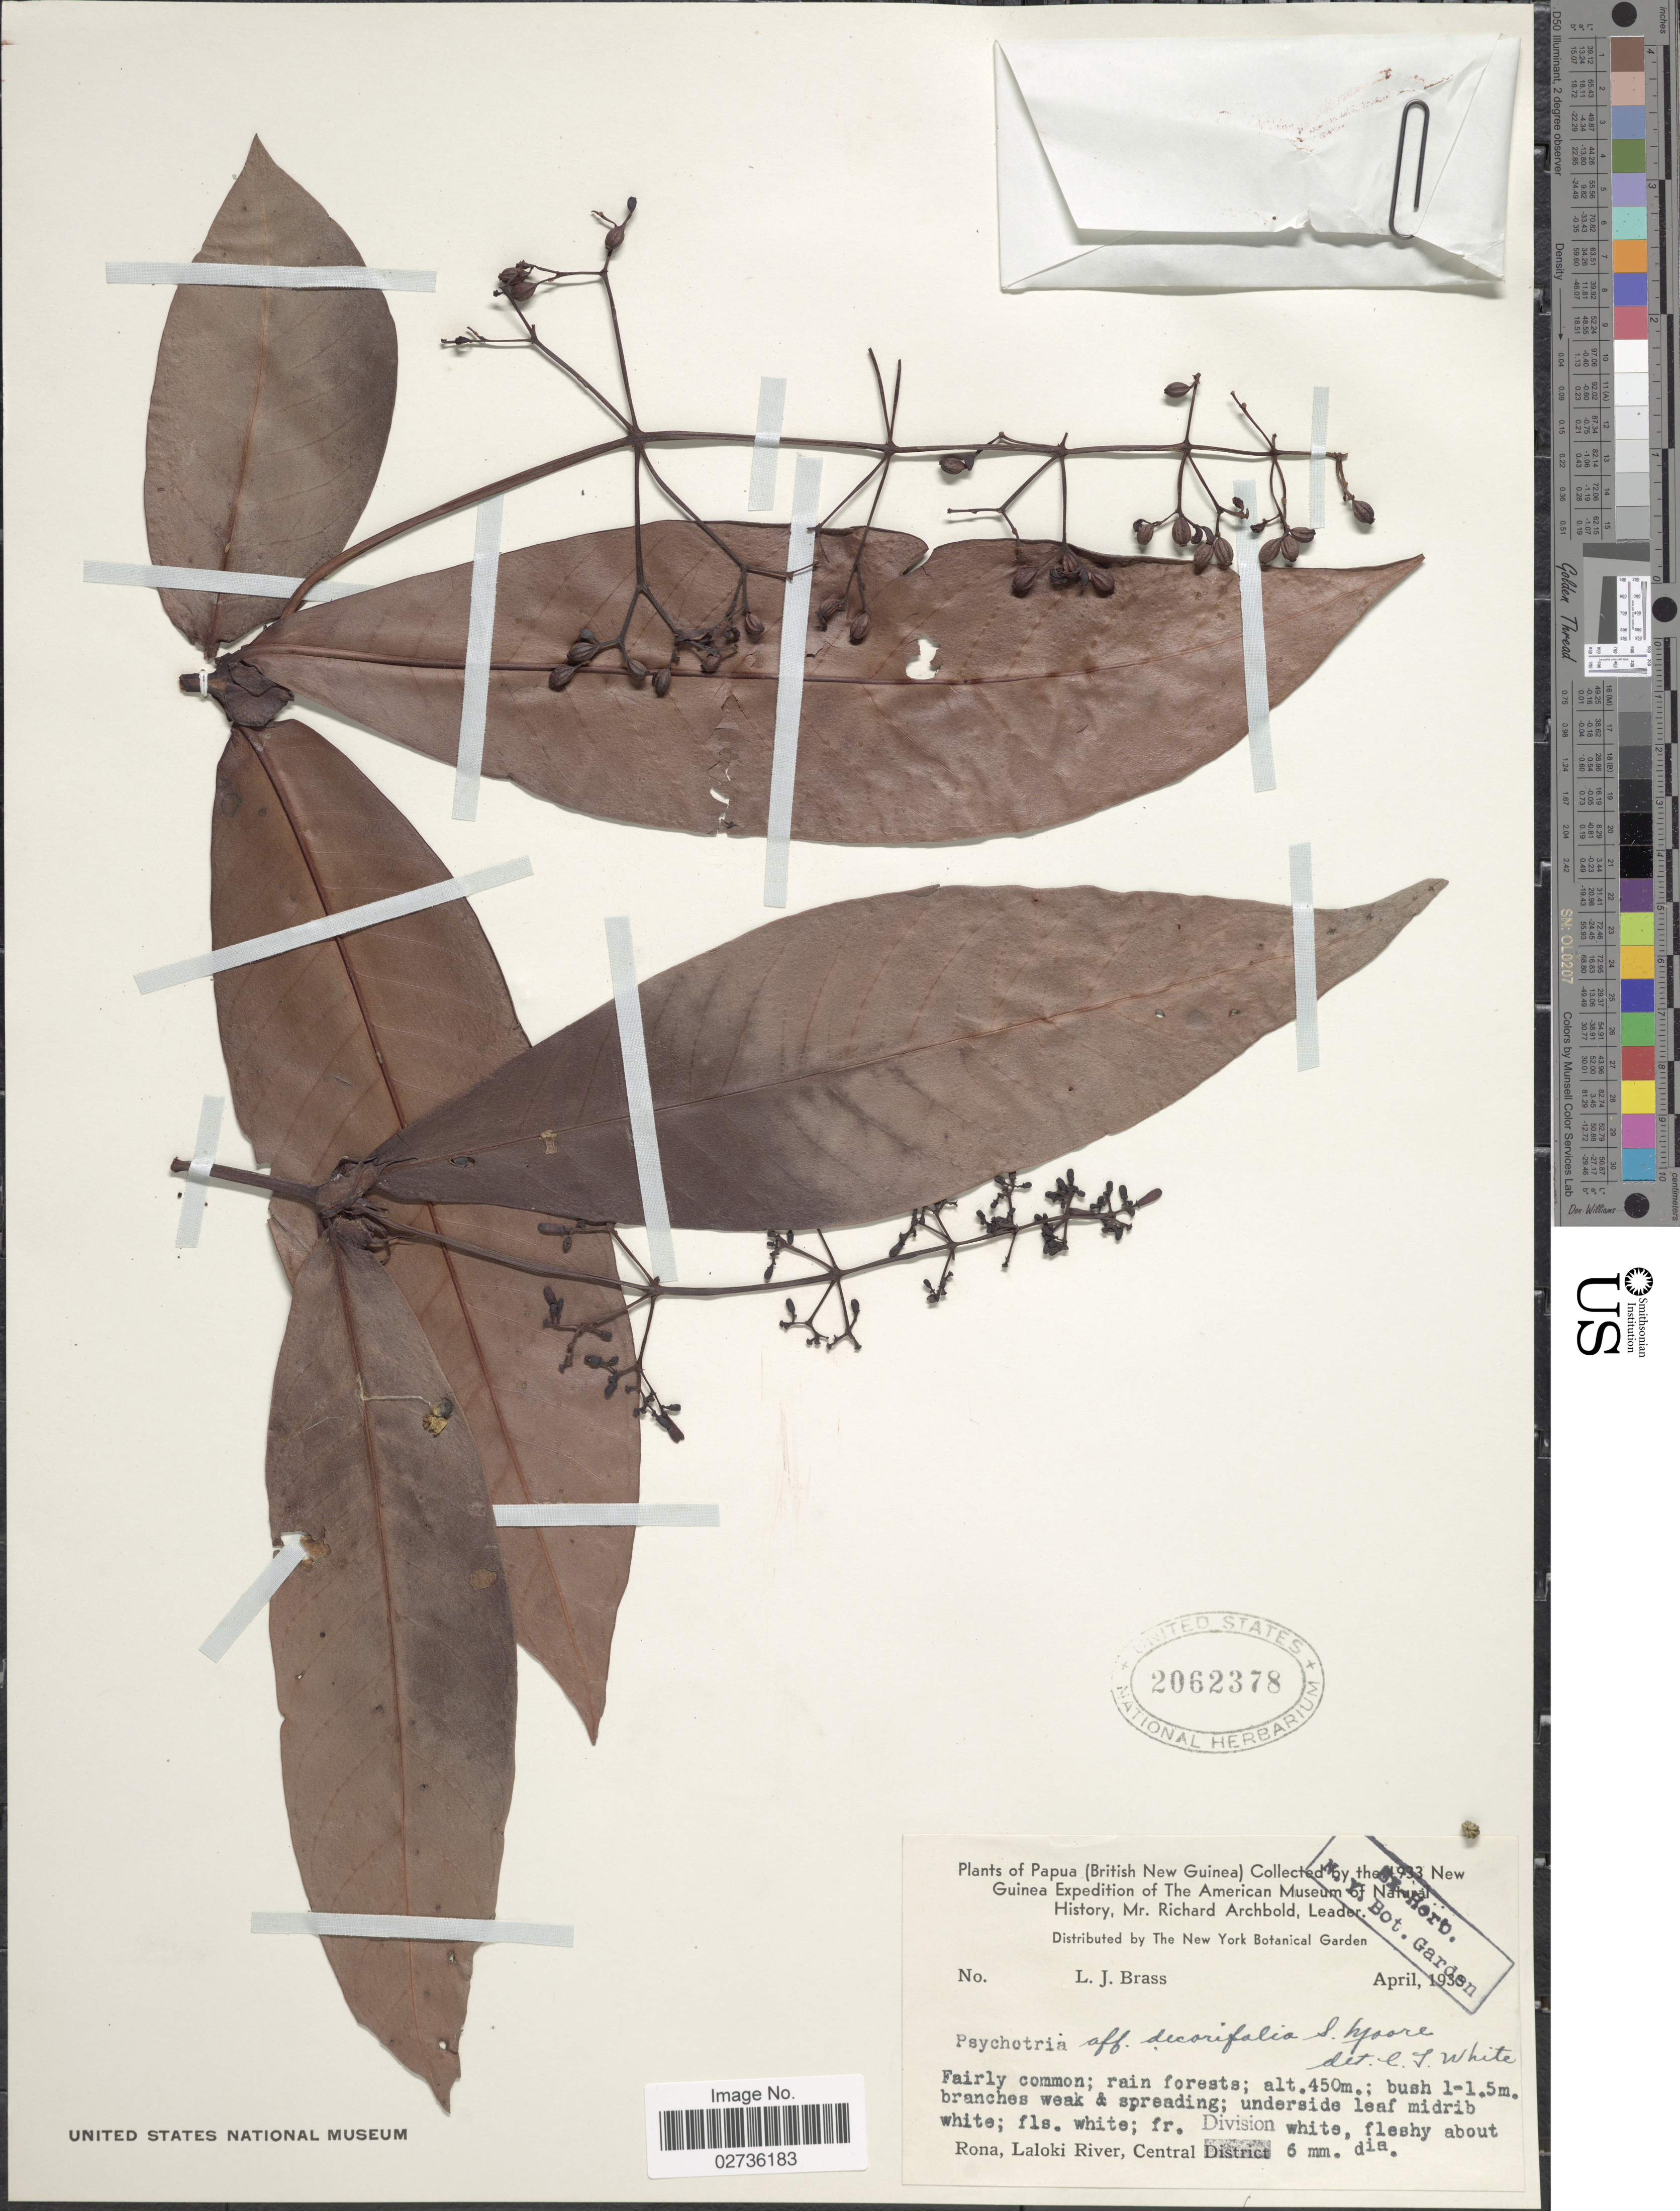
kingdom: Plantae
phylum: Tracheophyta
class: Magnoliopsida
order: Gentianales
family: Rubiaceae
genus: Psychotria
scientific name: Psychotria decorifolia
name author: S. Moore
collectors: L. J. Brass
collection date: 1933-04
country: Papua New Guinea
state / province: Central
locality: Papua (British New Guinea). Rona, Laloki River, Central Division.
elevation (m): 450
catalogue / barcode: US 2062378